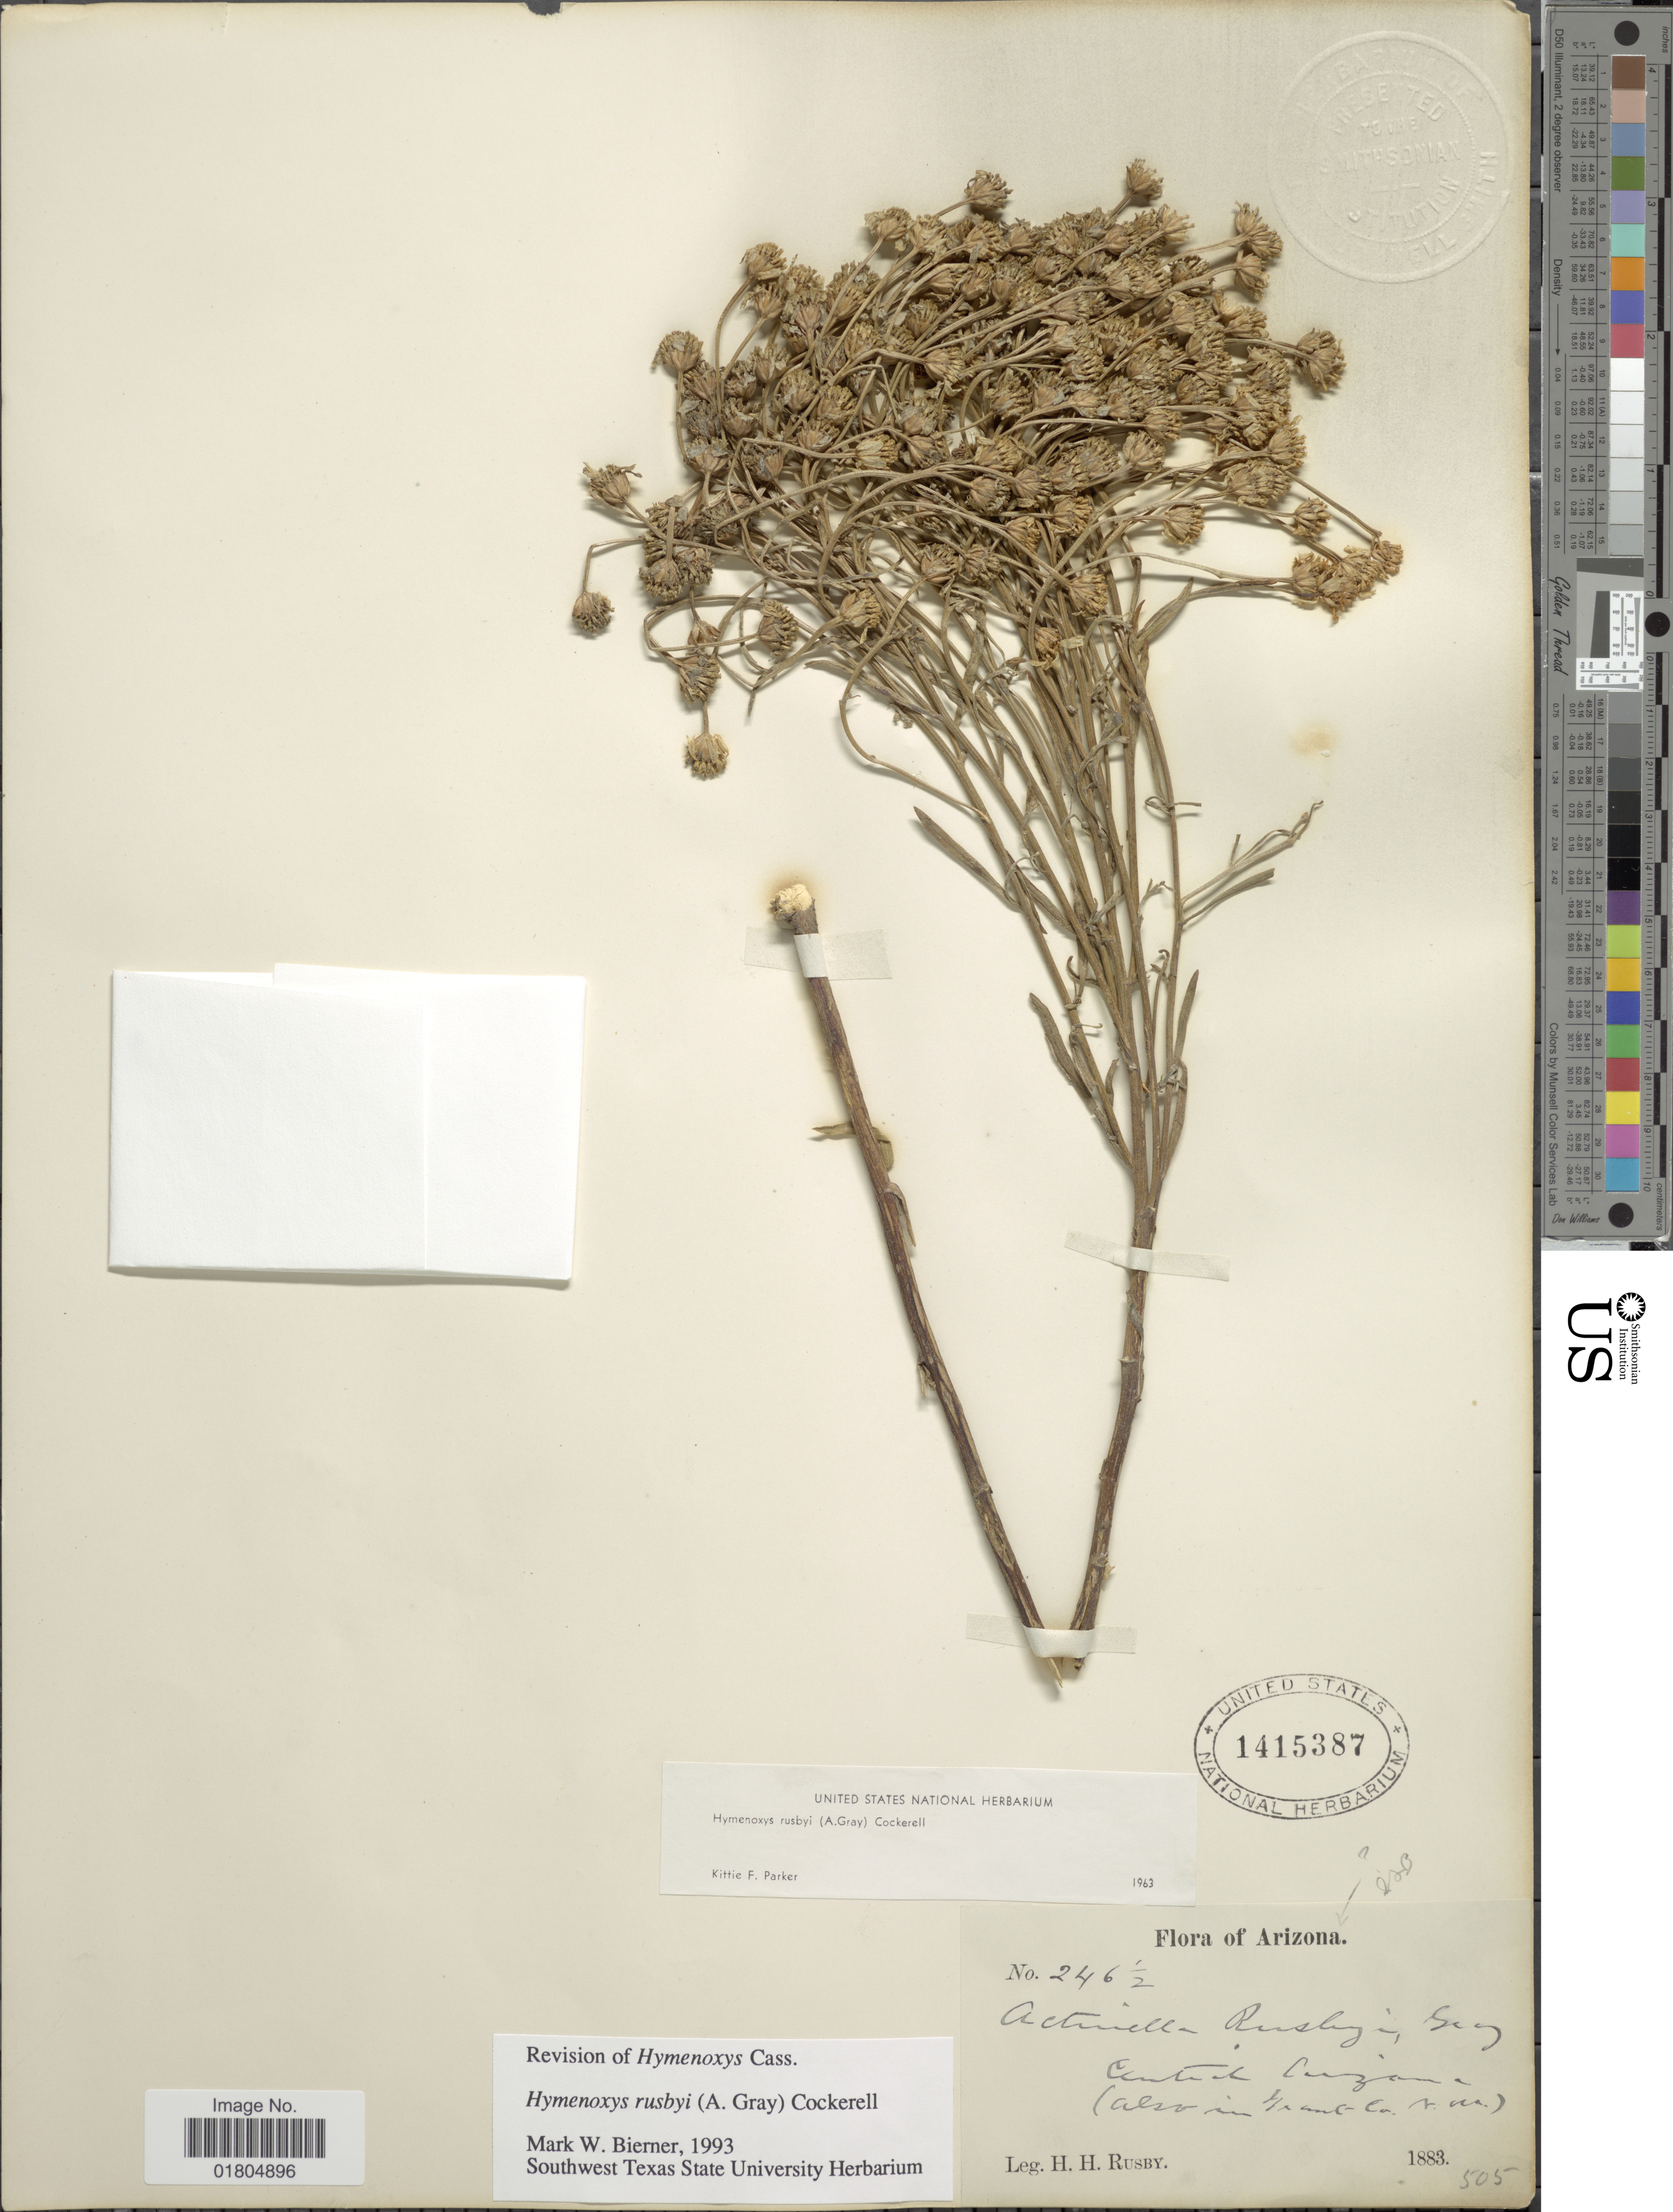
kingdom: Plantae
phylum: Tracheophyta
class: Magnoliopsida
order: Asterales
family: Asteraceae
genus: Hymenoxys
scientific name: Hymenoxys rusbyi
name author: (A. Gray) Cockerell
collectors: H. H. Rusby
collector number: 246½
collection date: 1883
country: United States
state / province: Arizona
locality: Central Arizona (also in Grant Co. N.M.)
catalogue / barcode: US 1415387